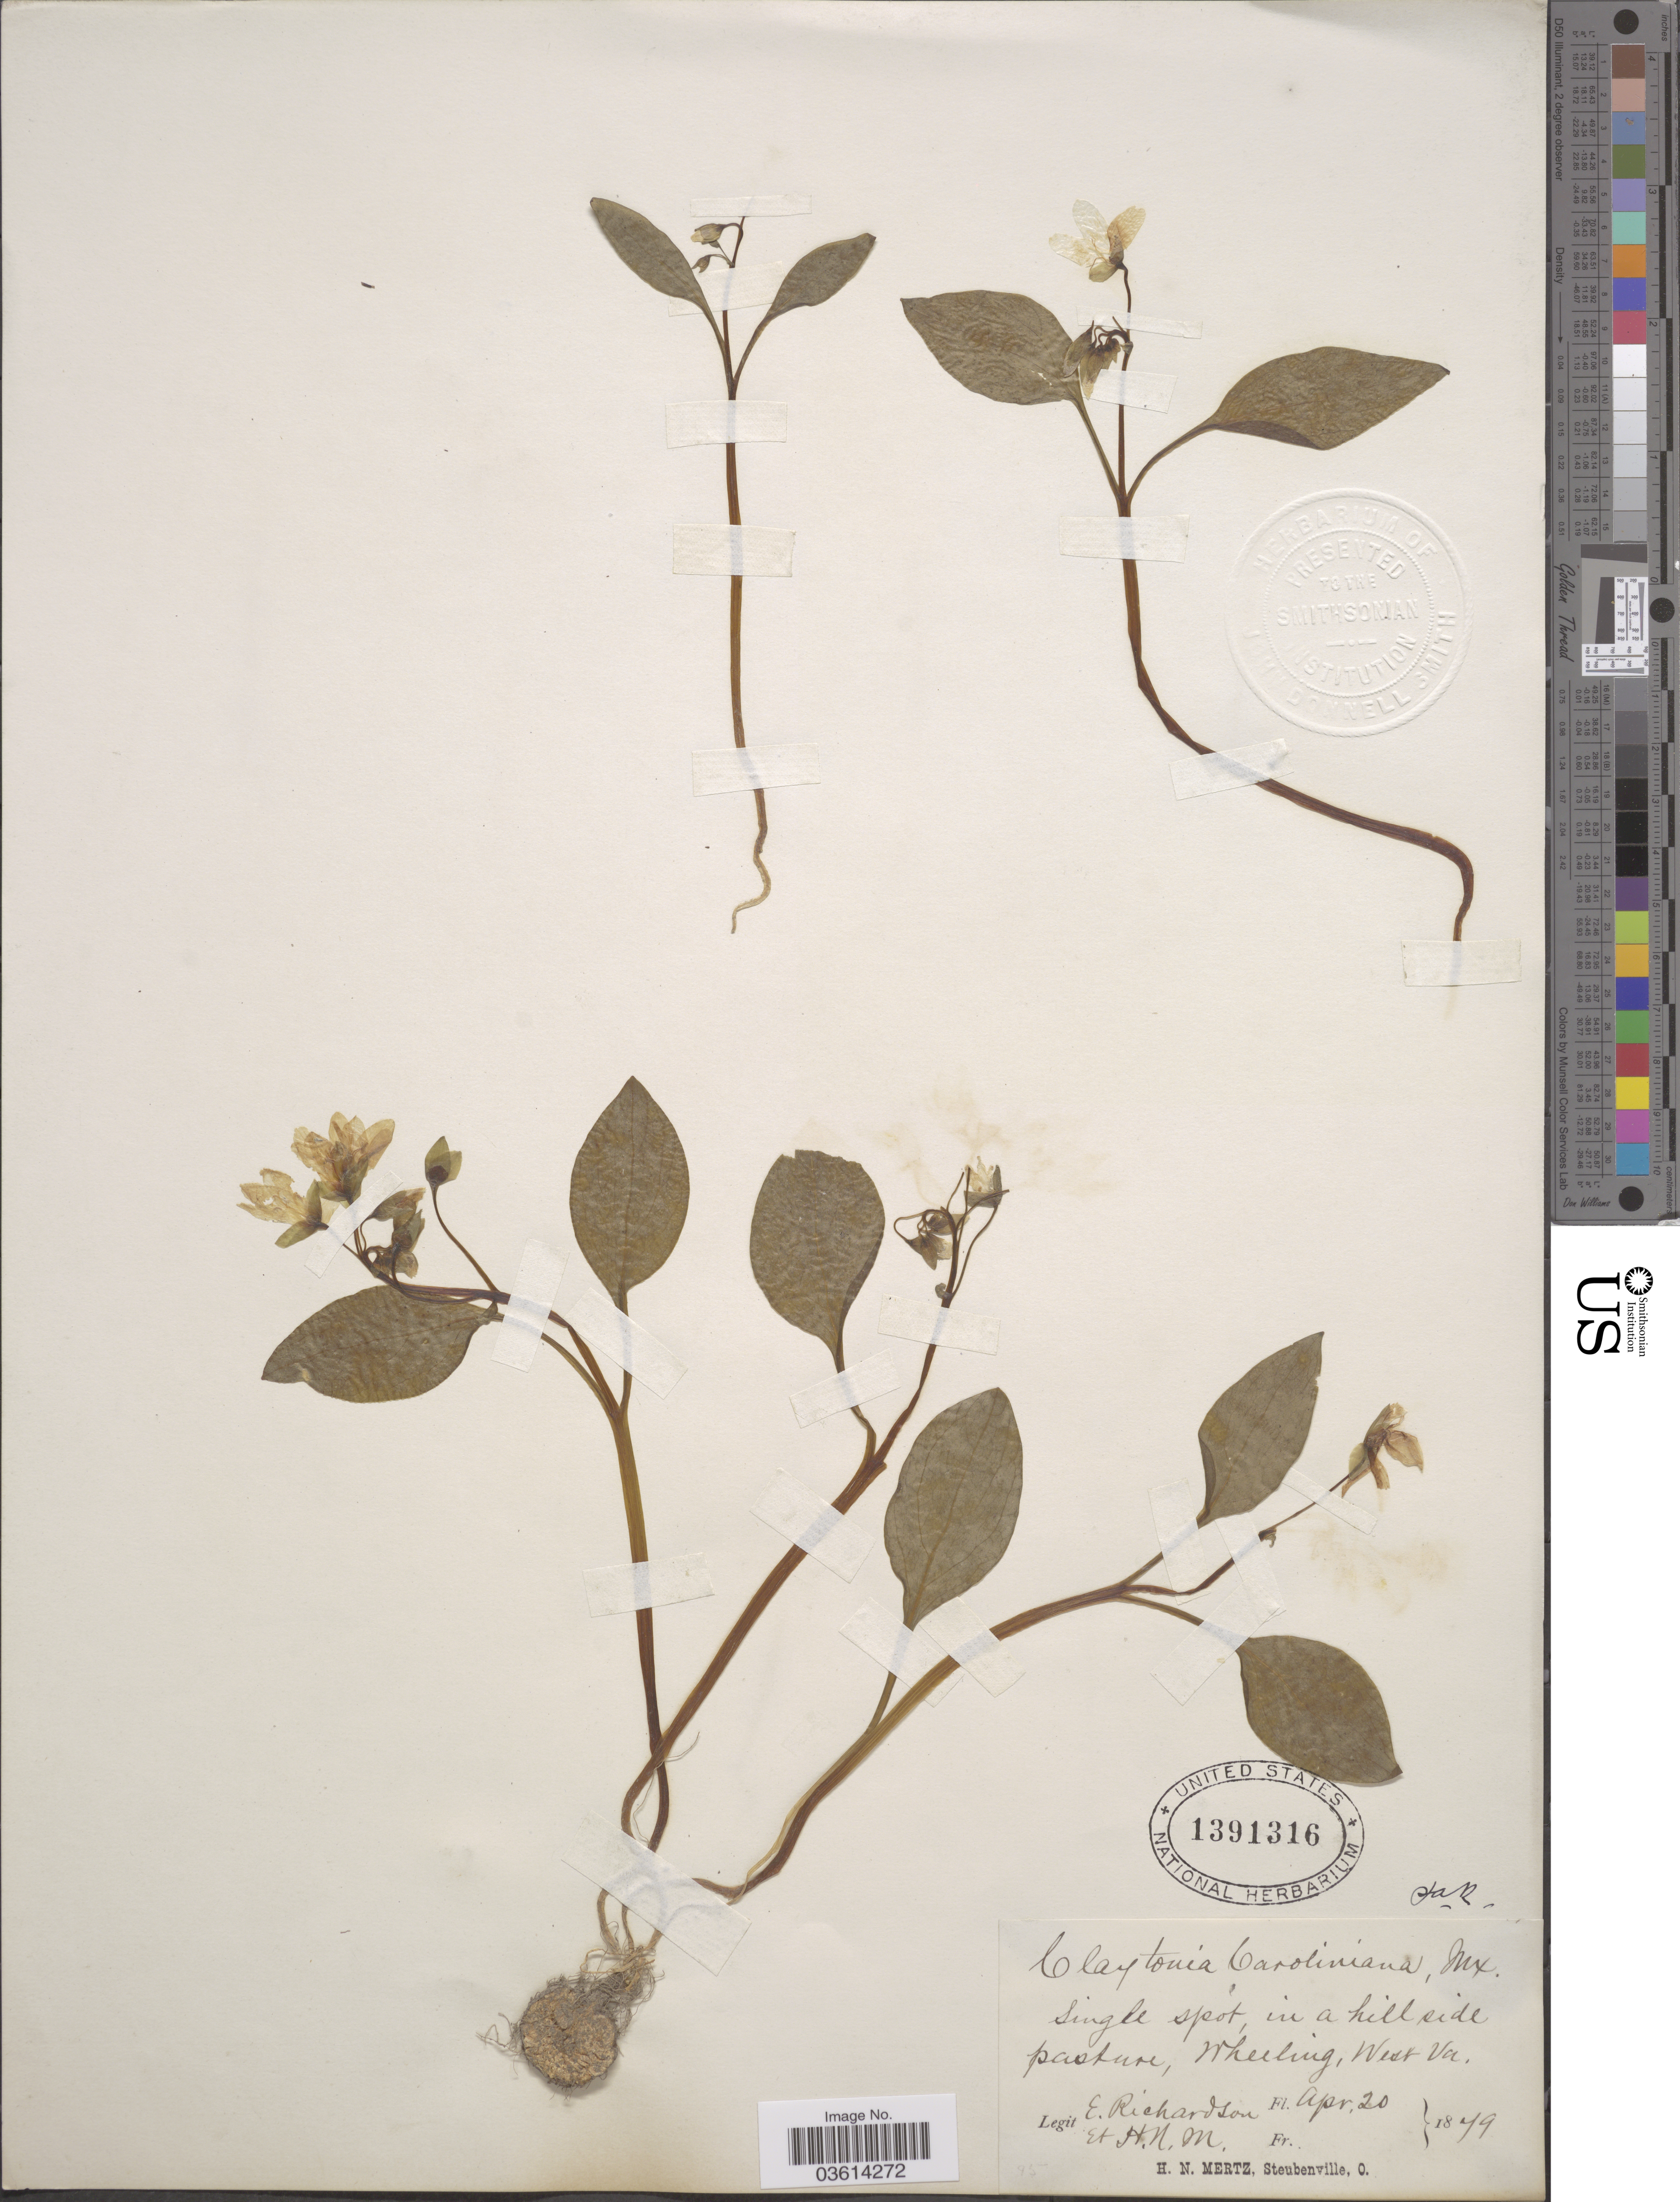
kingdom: Plantae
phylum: Tracheophyta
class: Magnoliopsida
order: Caryophyllales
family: Montiaceae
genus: Claytonia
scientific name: Claytonia caroliniana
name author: Michx.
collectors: E. Richardson & H. Mertz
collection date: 1879-04-20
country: United States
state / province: West Virginia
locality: In a hillside pasture, Wheeling, West Va.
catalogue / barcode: US 1391316